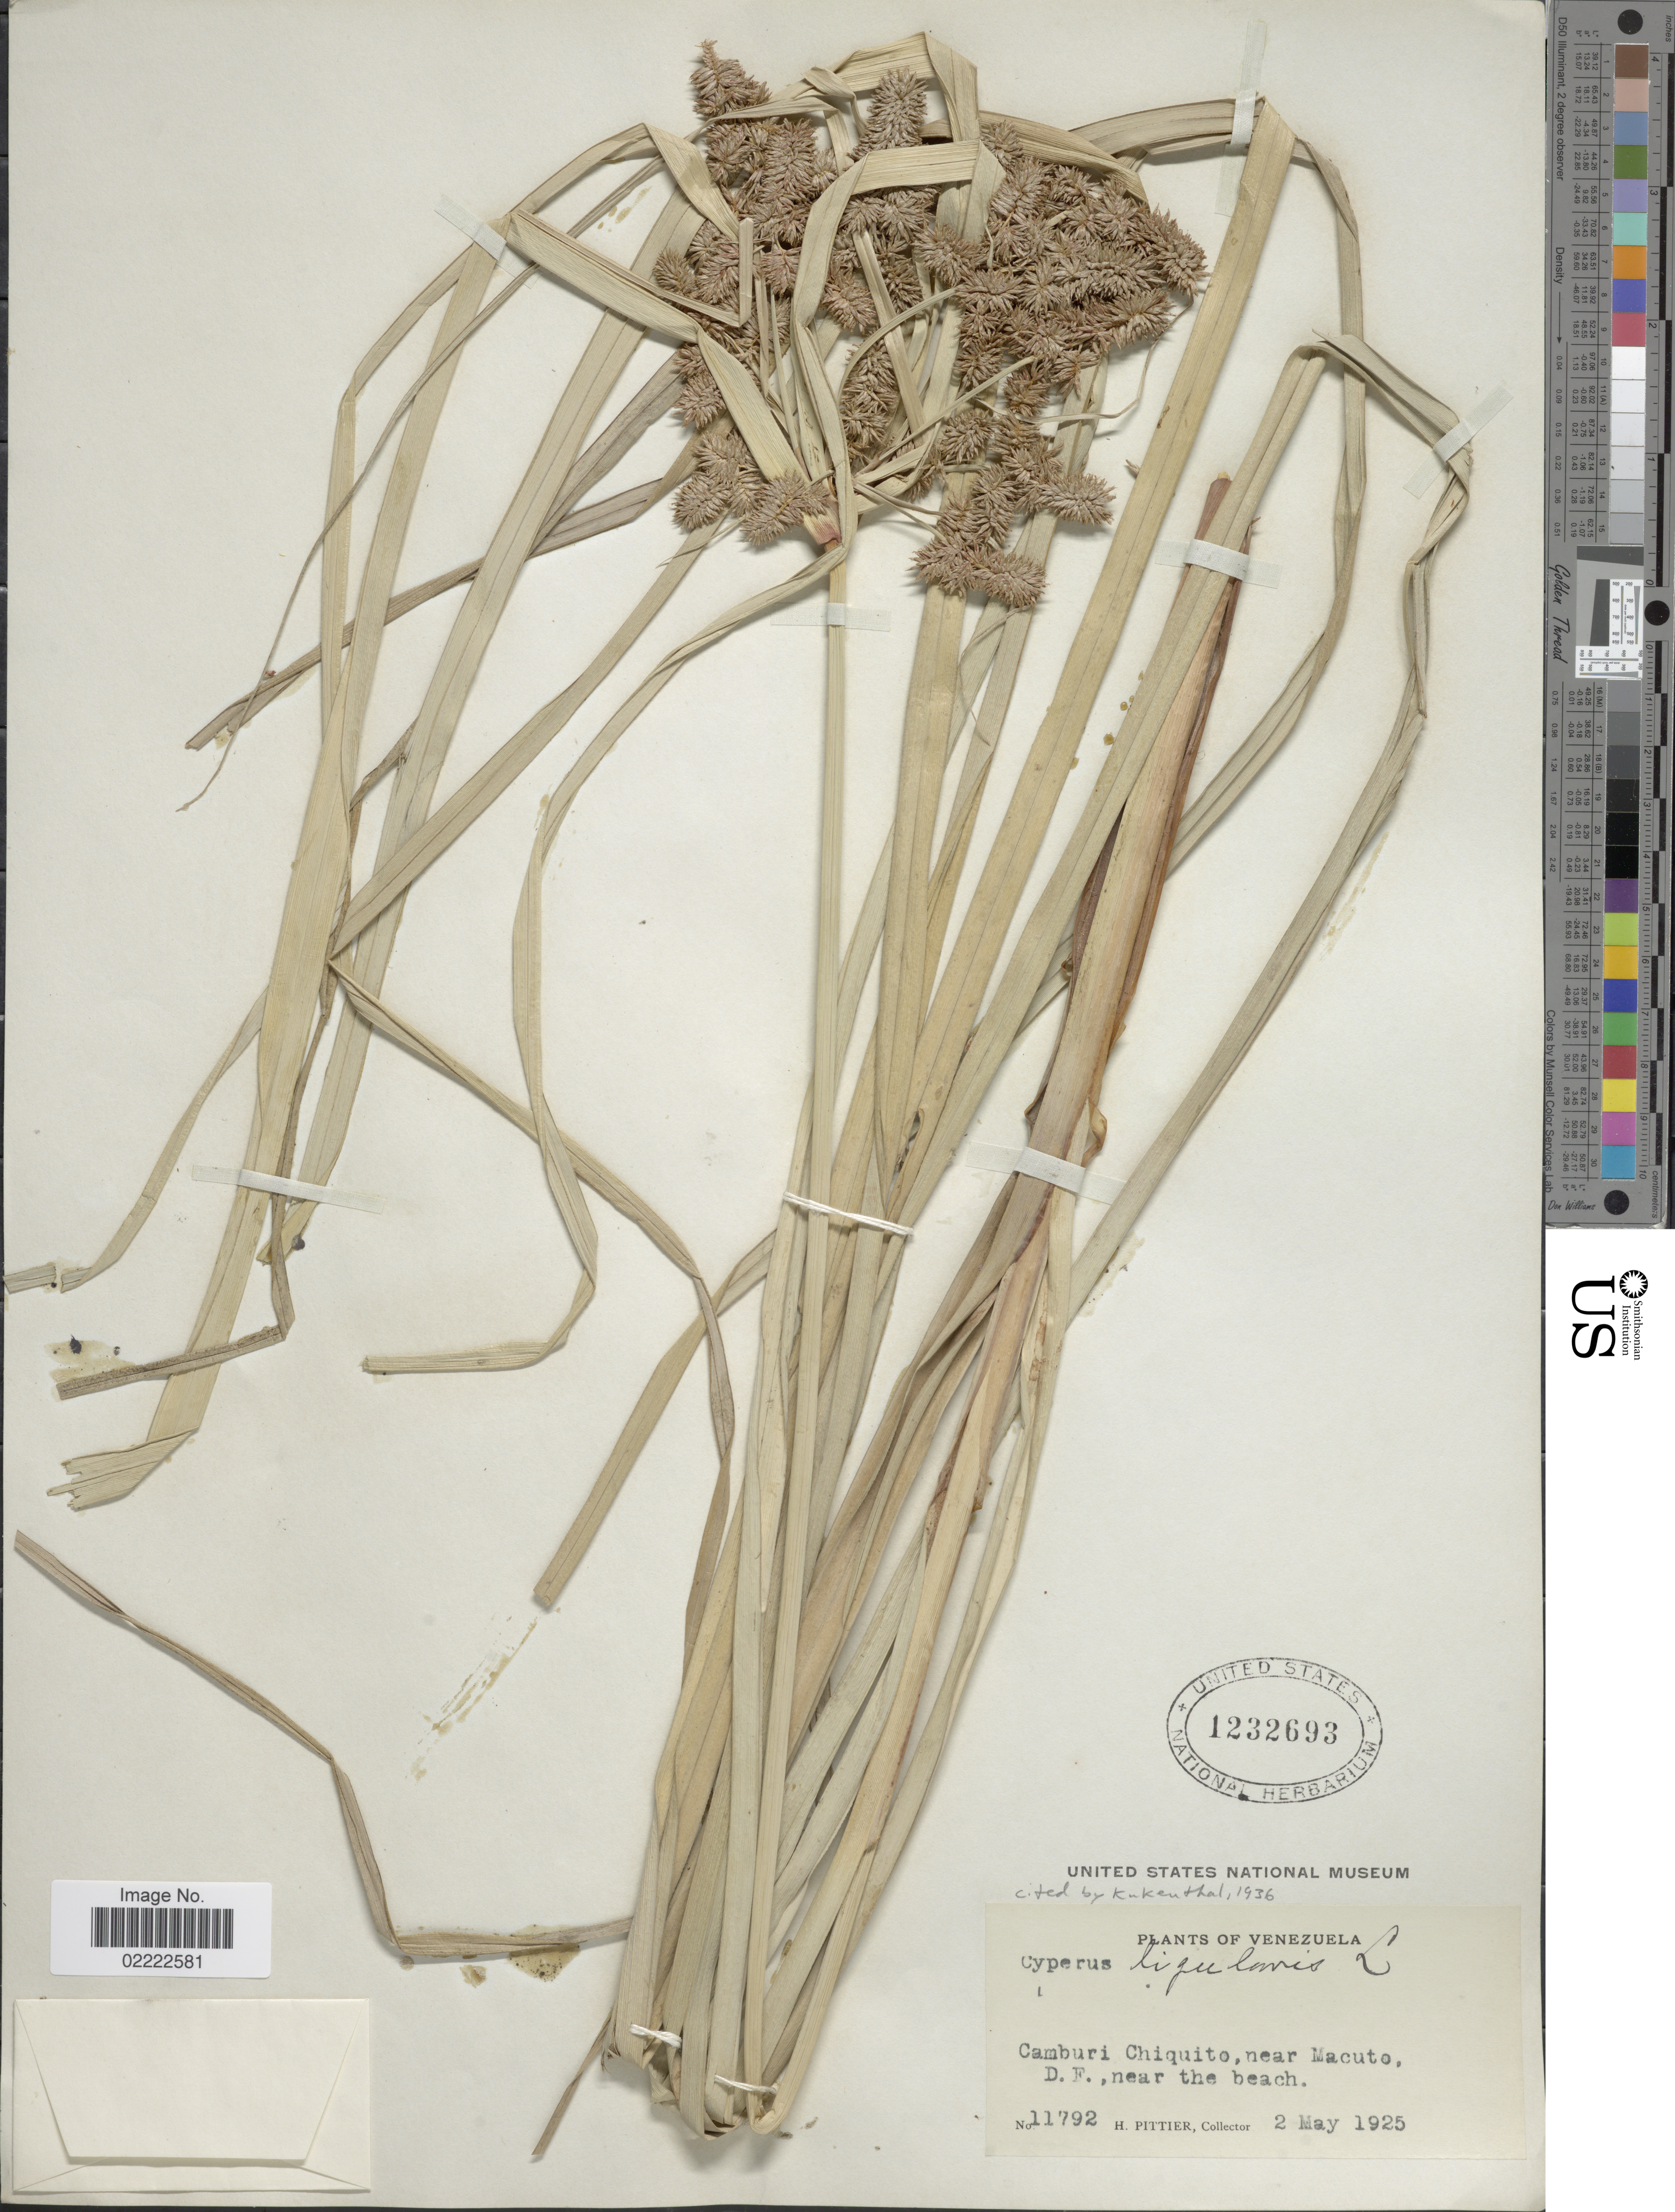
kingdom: Plantae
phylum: Tracheophyta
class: Liliopsida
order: Poales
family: Cyperaceae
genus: Cyperus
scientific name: Cyperus ligularis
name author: L.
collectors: H. F. Pittier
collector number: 11792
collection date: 1925-05-02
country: Venezuela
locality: Camburi Chiquito, near Macuto D.F., near the beach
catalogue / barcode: US 1232693